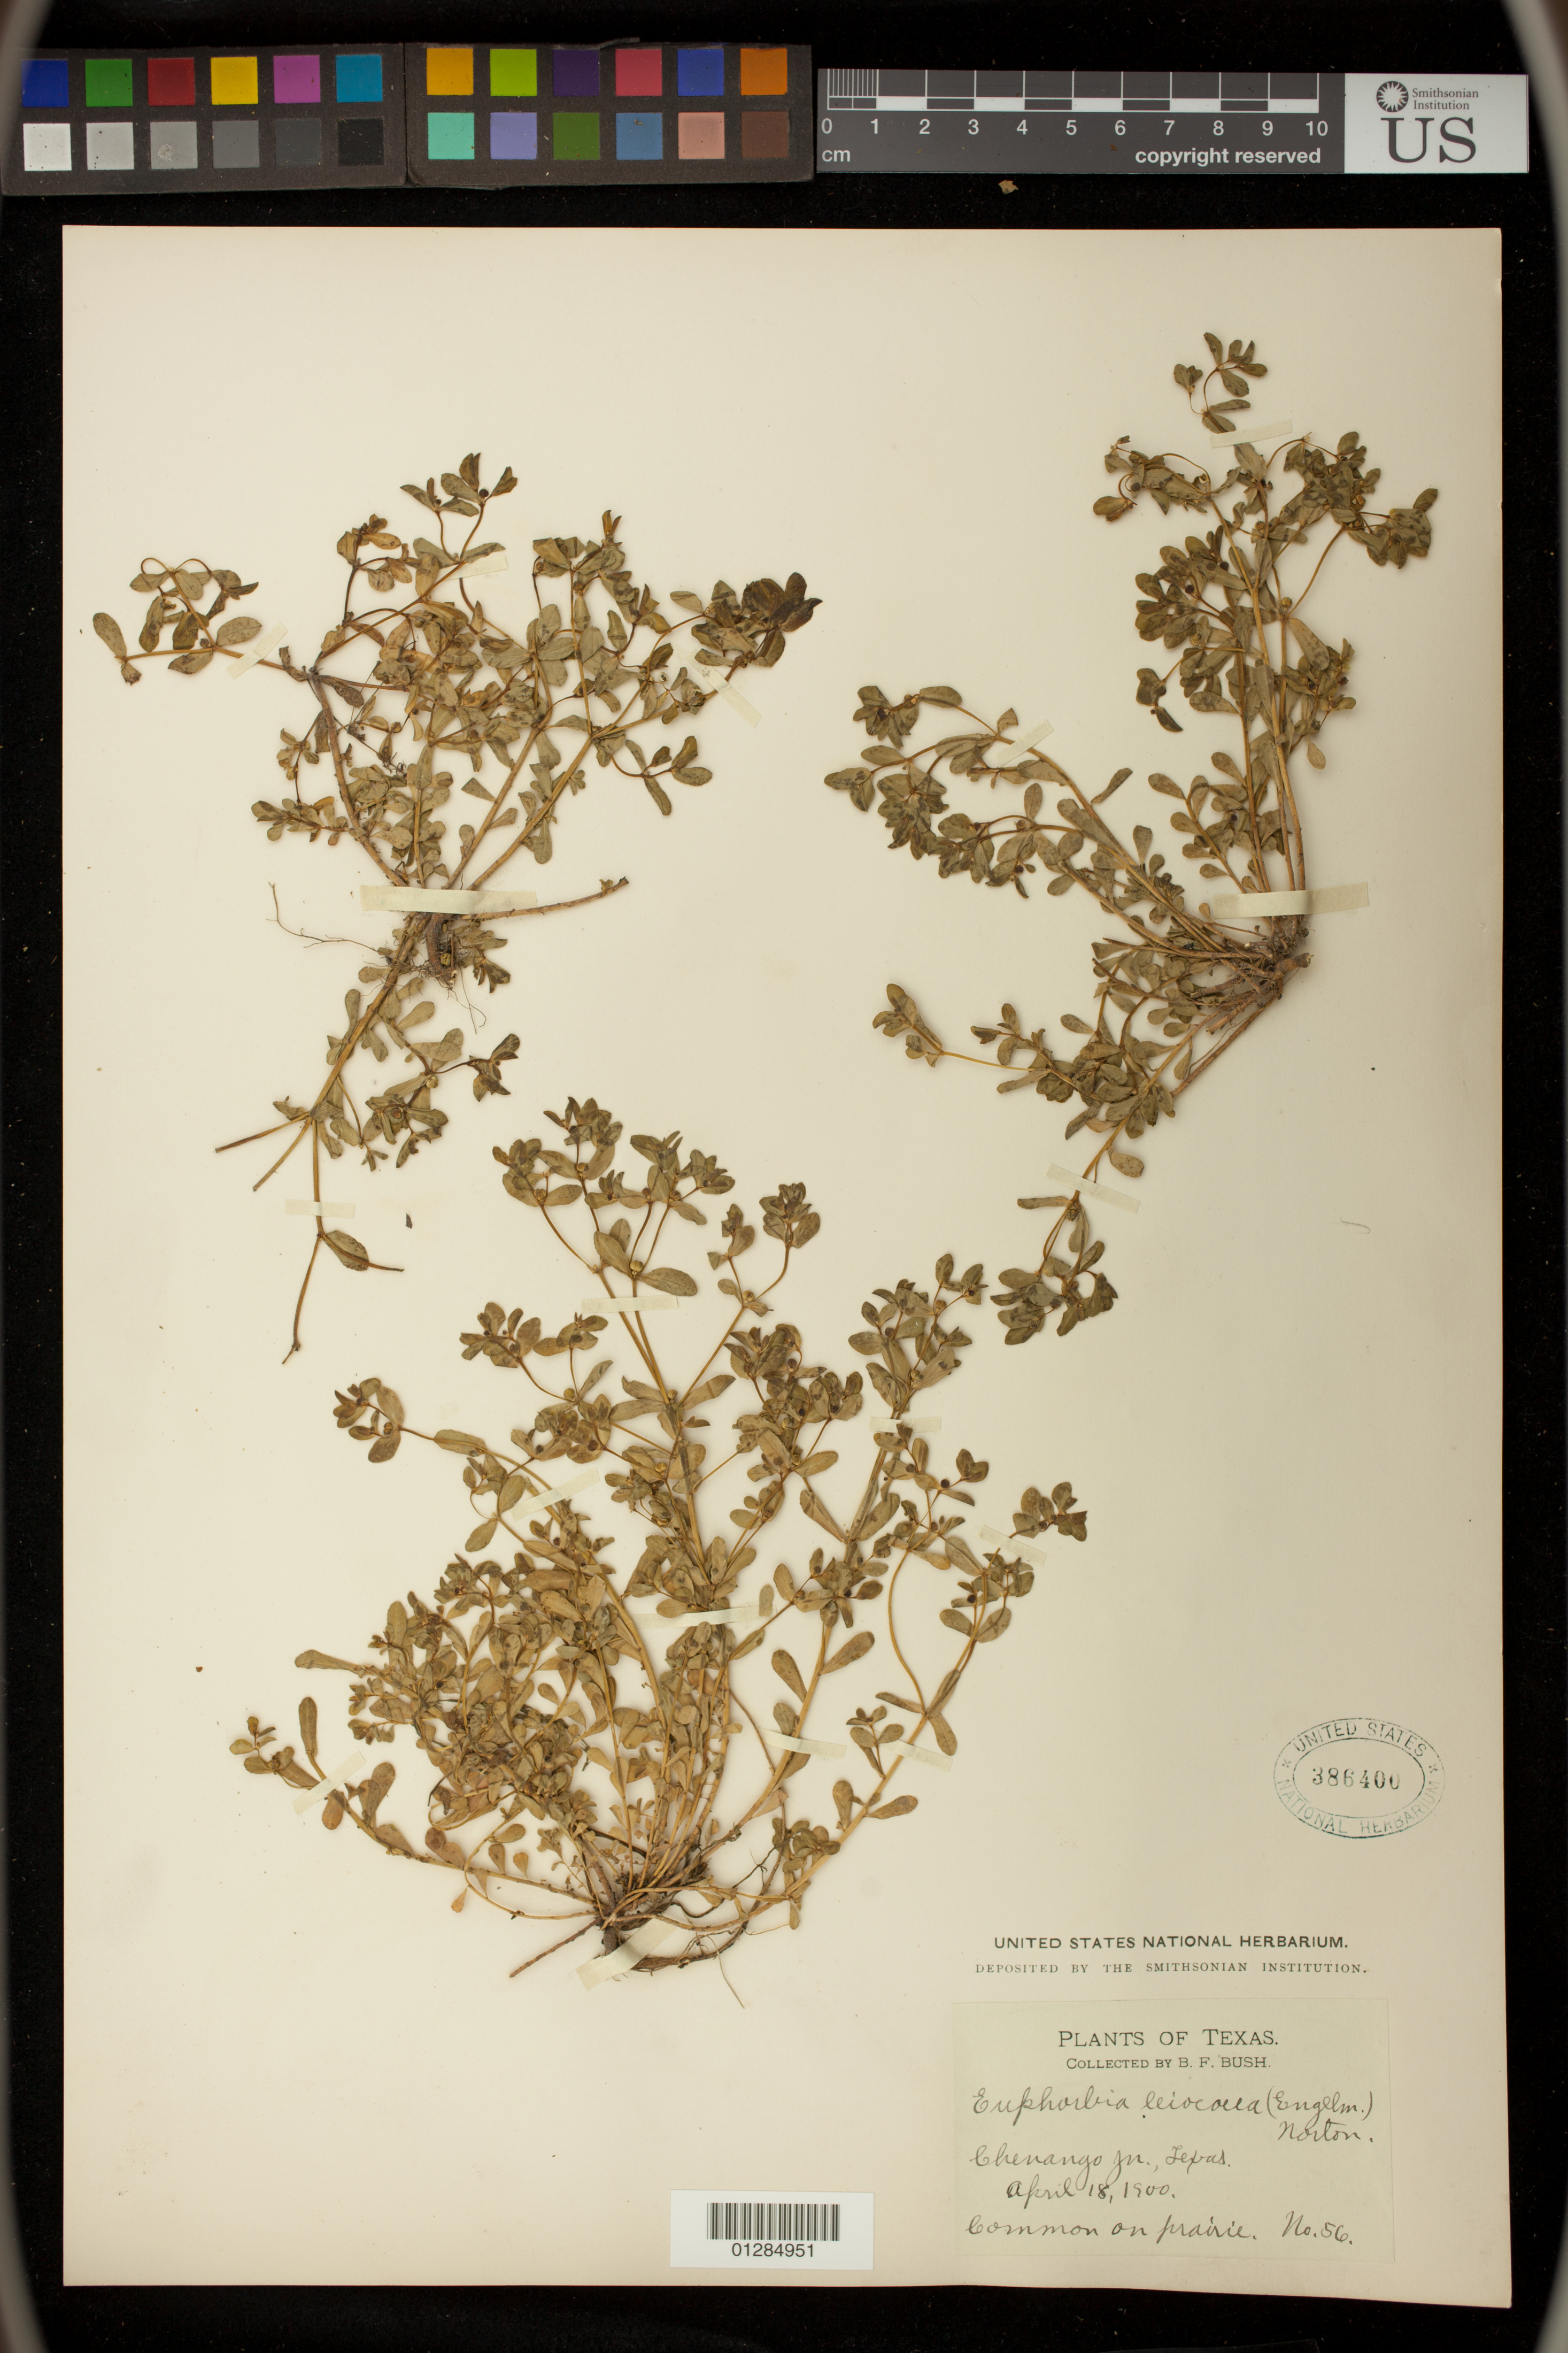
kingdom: Plantae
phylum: Tracheophyta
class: Magnoliopsida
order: Malpighiales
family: Euphorbiaceae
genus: Euphorbia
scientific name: Euphorbia texana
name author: Boiss.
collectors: B. F. Bush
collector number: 56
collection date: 1900-04-18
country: United States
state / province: Texas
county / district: Brazoria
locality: Chenango Junction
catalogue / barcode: US 386400